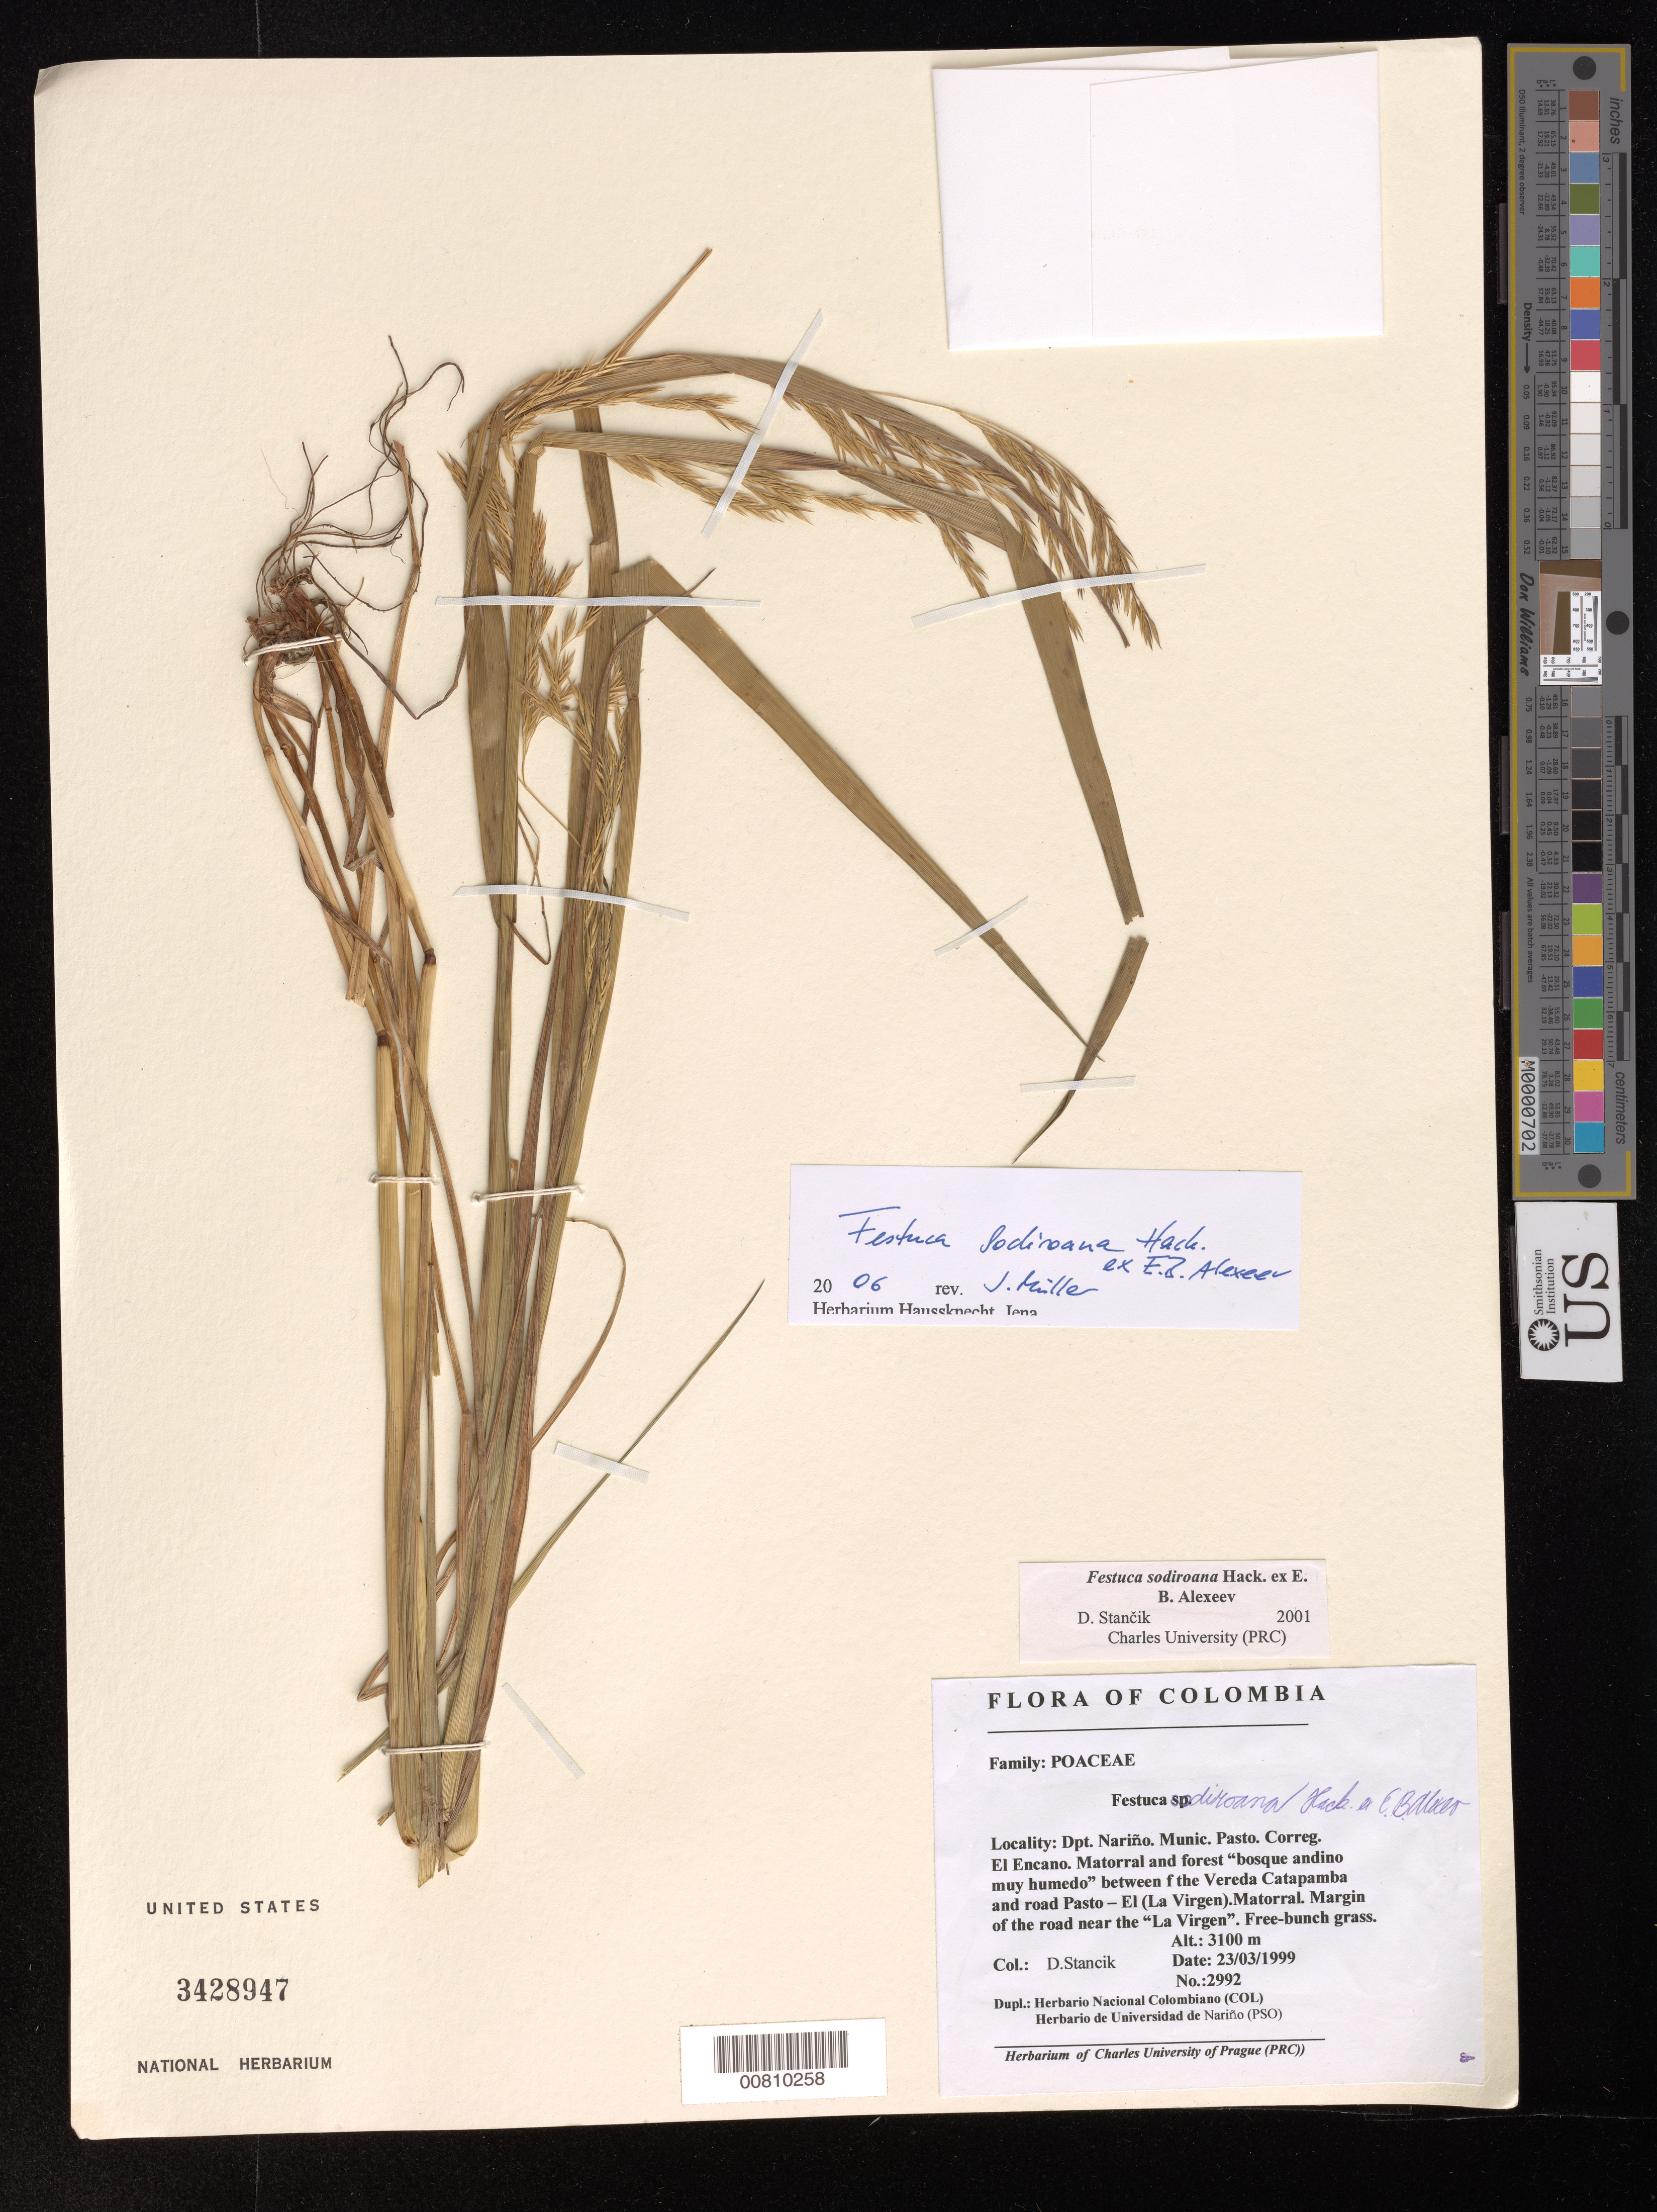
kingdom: Plantae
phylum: Tracheophyta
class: Liliopsida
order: Poales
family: Poaceae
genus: Festuca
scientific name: Festuca sodiroana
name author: Hack. ex E.B. Alexeev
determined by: Stancik, D.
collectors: D. Stancik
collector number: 2992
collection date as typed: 23 Mar 1999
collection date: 1999-03-23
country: Colombia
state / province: Nariño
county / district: Pasto. Correg.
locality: El Encano. Matorral and forest "bosque andino muy humedo" between the Vereda Catapamba and road Pasto - El (La Virgen). Margin of the road near the "La Virgen".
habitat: Matorral. Free-bunch grass.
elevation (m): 3100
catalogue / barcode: US 3428947